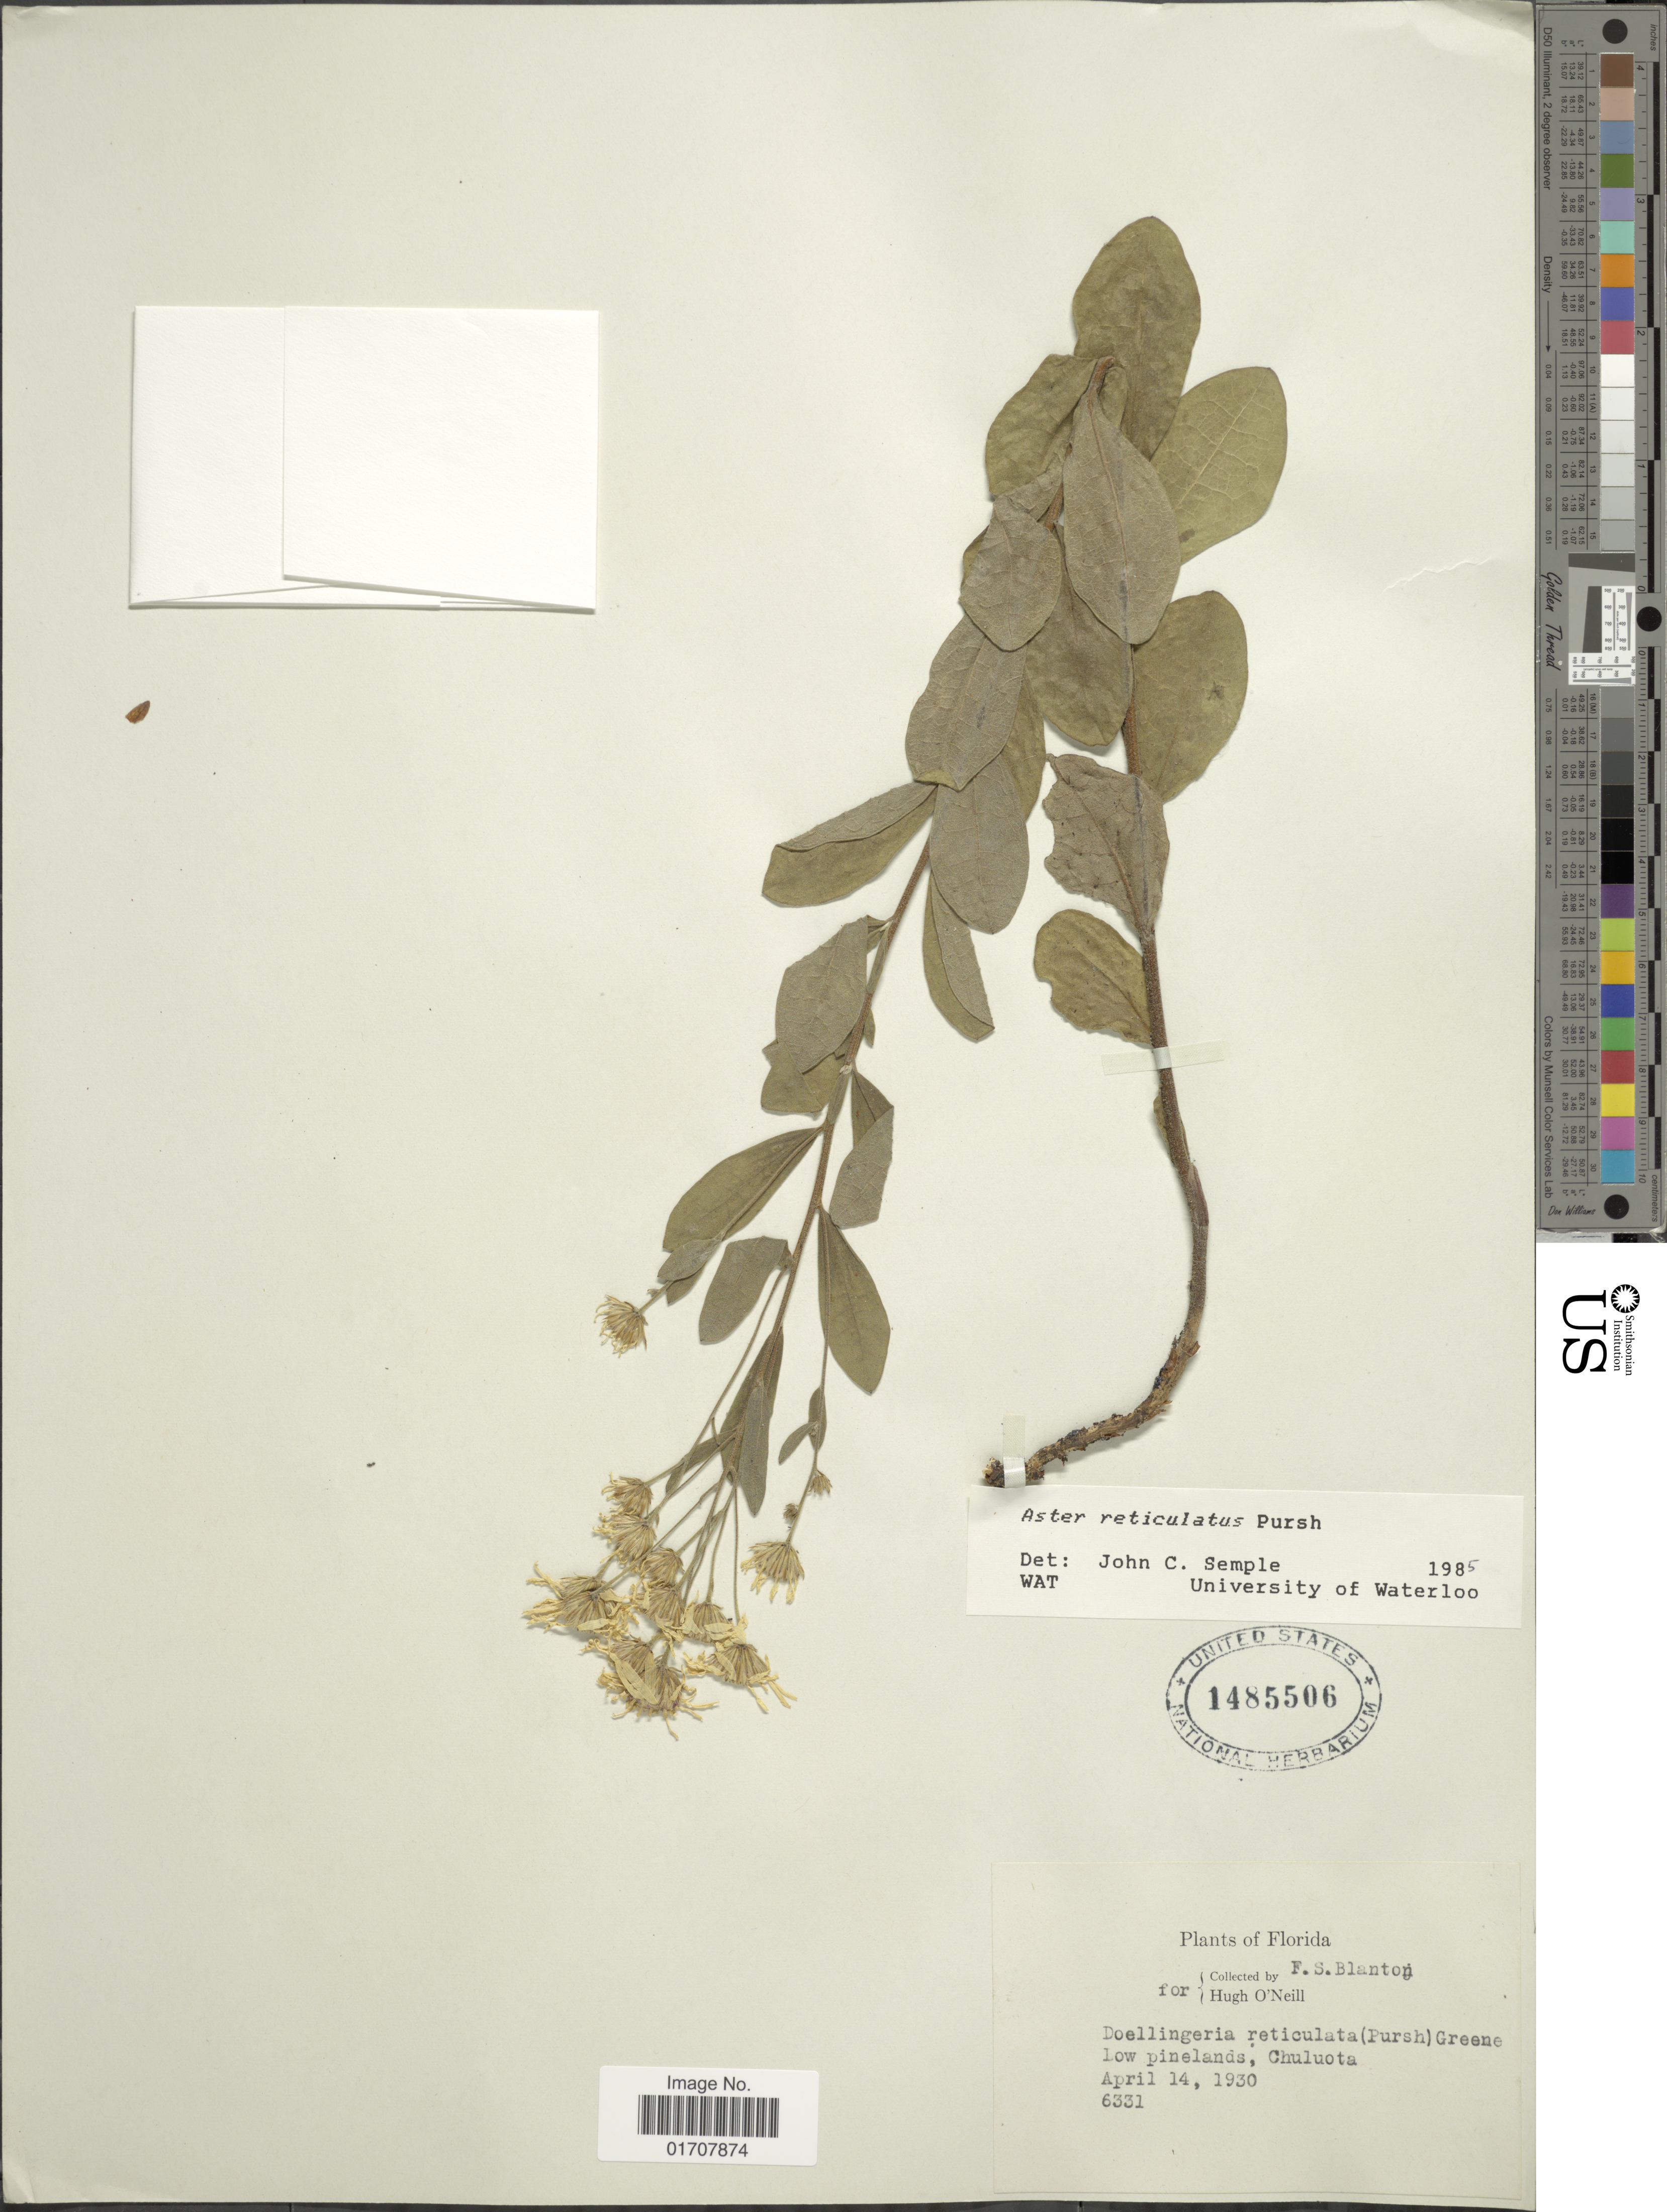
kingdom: Plantae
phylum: Tracheophyta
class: Magnoliopsida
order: Asterales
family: Asteraceae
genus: Oclemena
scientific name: Oclemena reticulata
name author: (Pursh) G.L. Nesom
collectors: F. S. Blanton & H. O'Neill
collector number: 6331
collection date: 1930-04-14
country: United States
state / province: Florida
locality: Low pinelands, Chuluota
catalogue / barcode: US 1485506